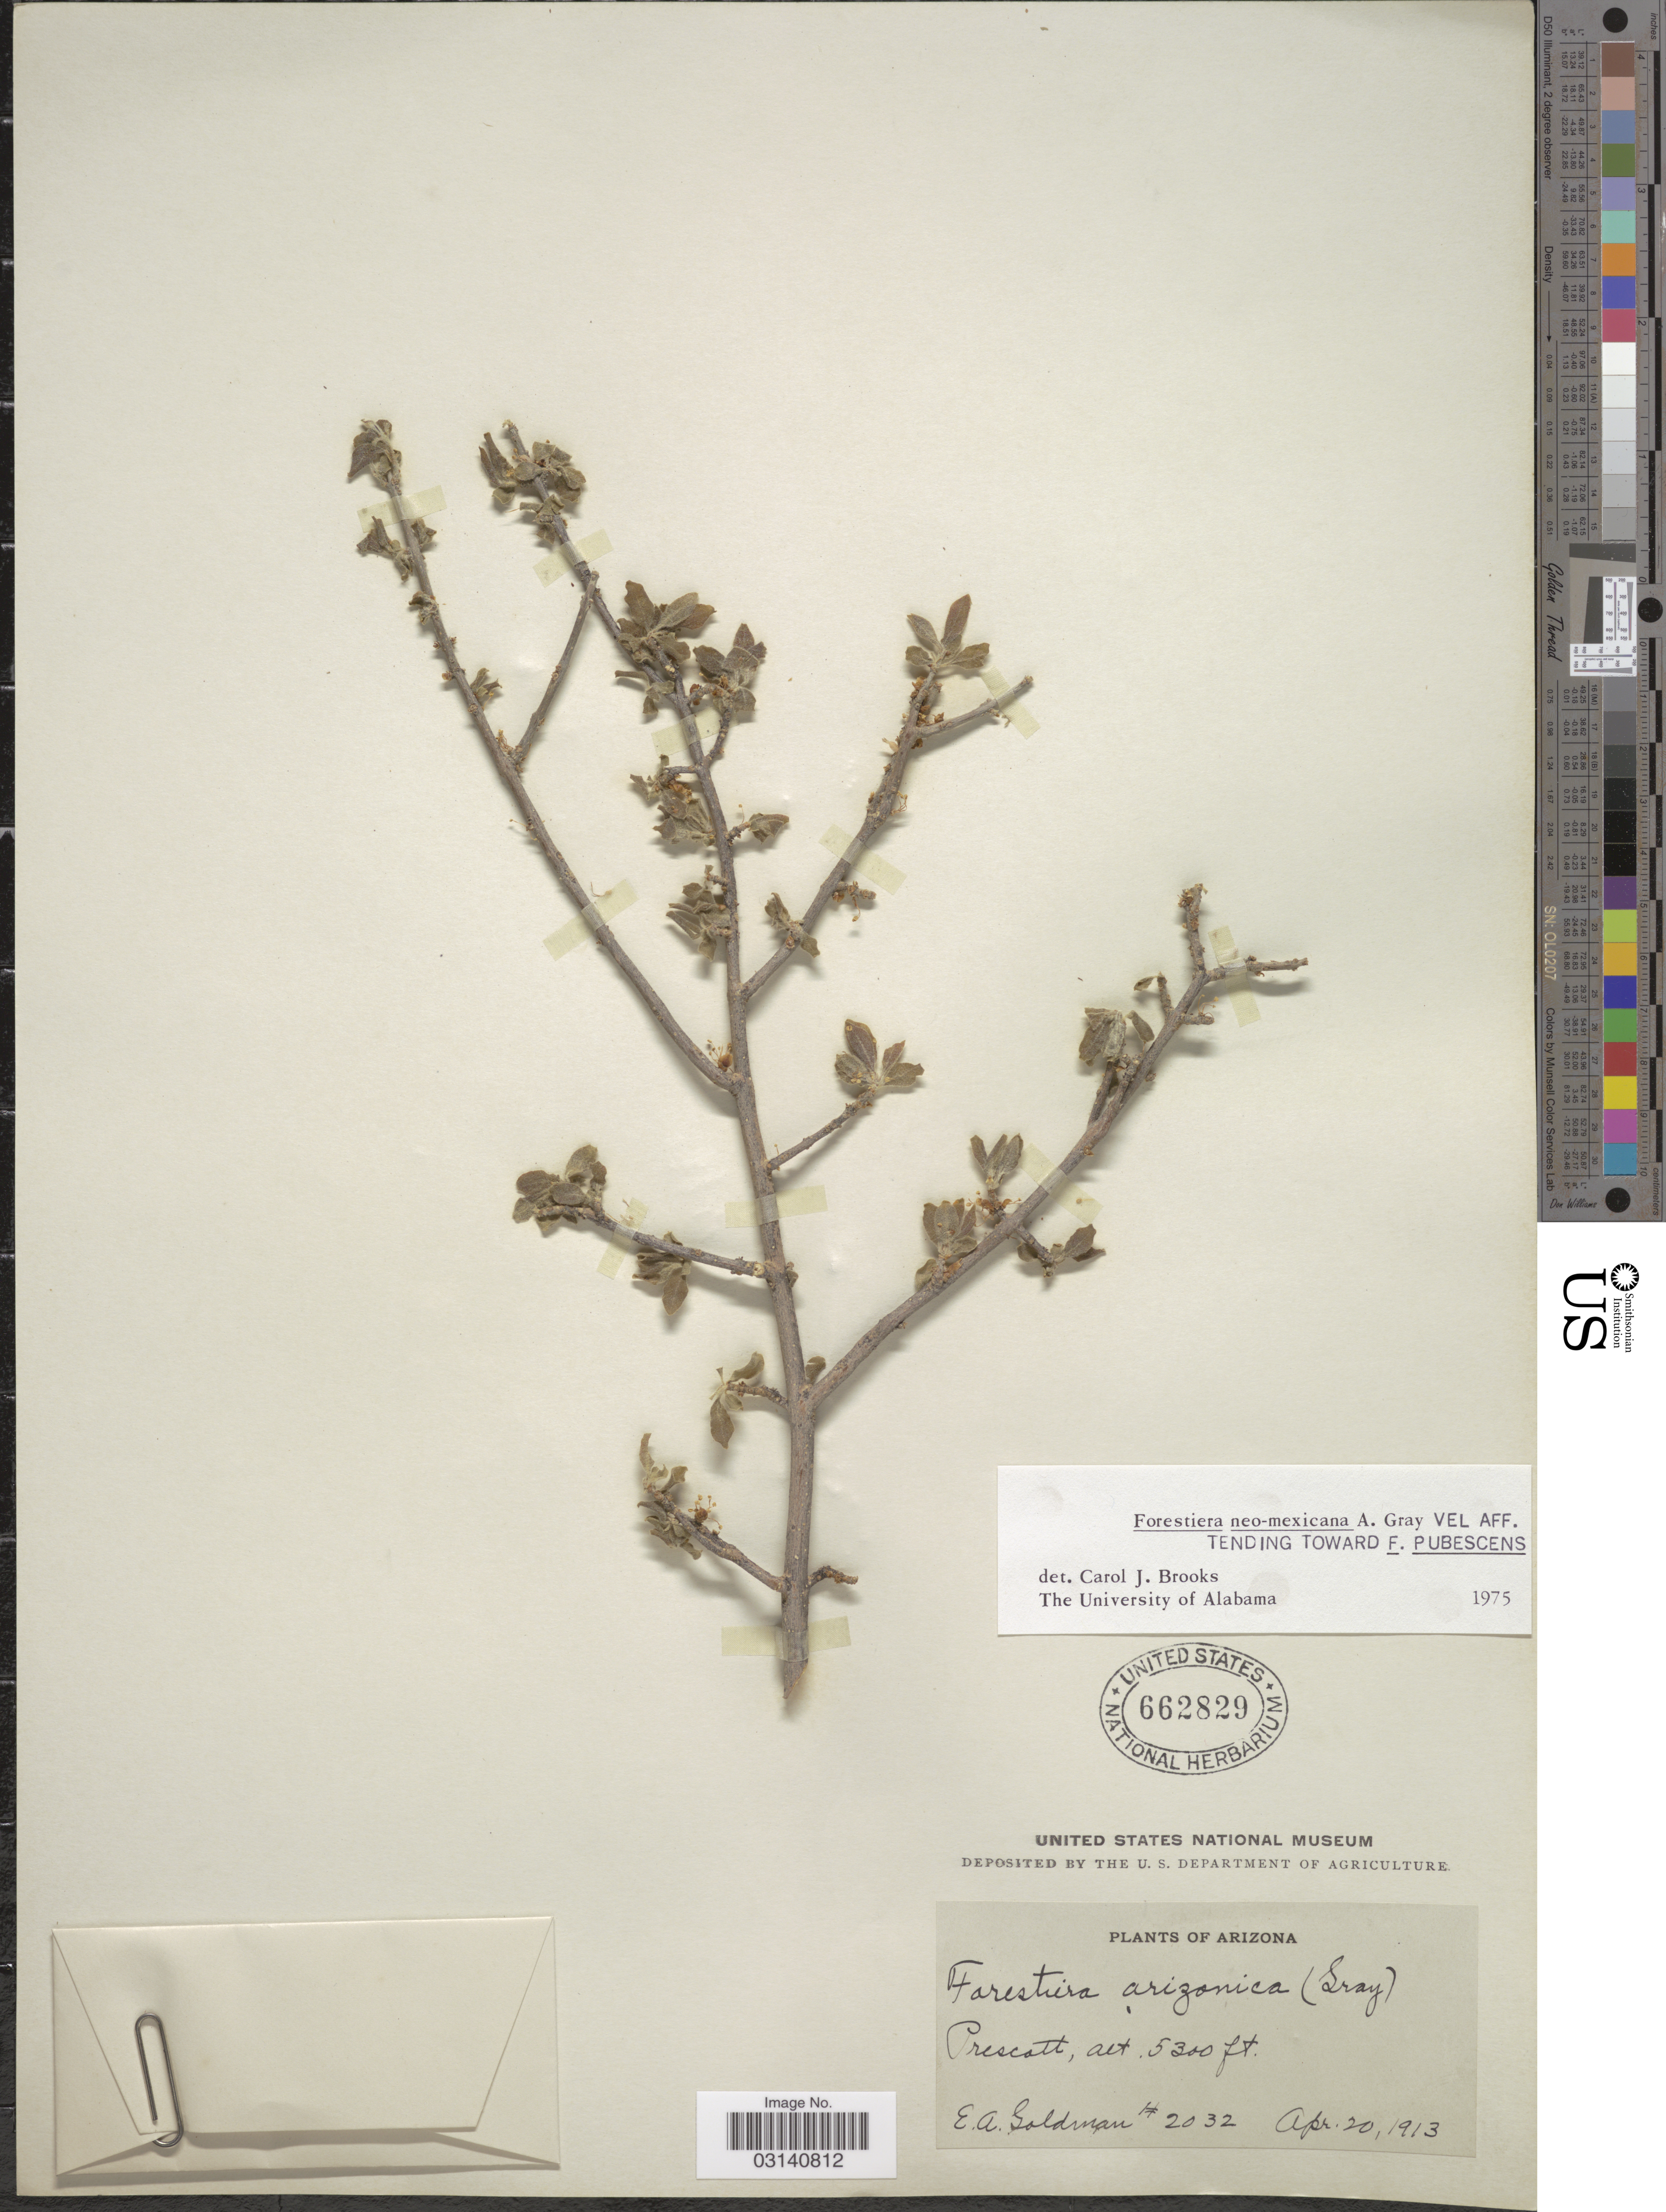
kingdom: Plantae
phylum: Tracheophyta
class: Magnoliopsida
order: Lamiales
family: Oleaceae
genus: Forestiera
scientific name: Forestiera neomexicana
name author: A. Gray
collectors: E. A. Goldman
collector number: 2032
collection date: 1913-04-20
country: United States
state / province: Arizona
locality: Prescott.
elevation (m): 1615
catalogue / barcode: US 662829